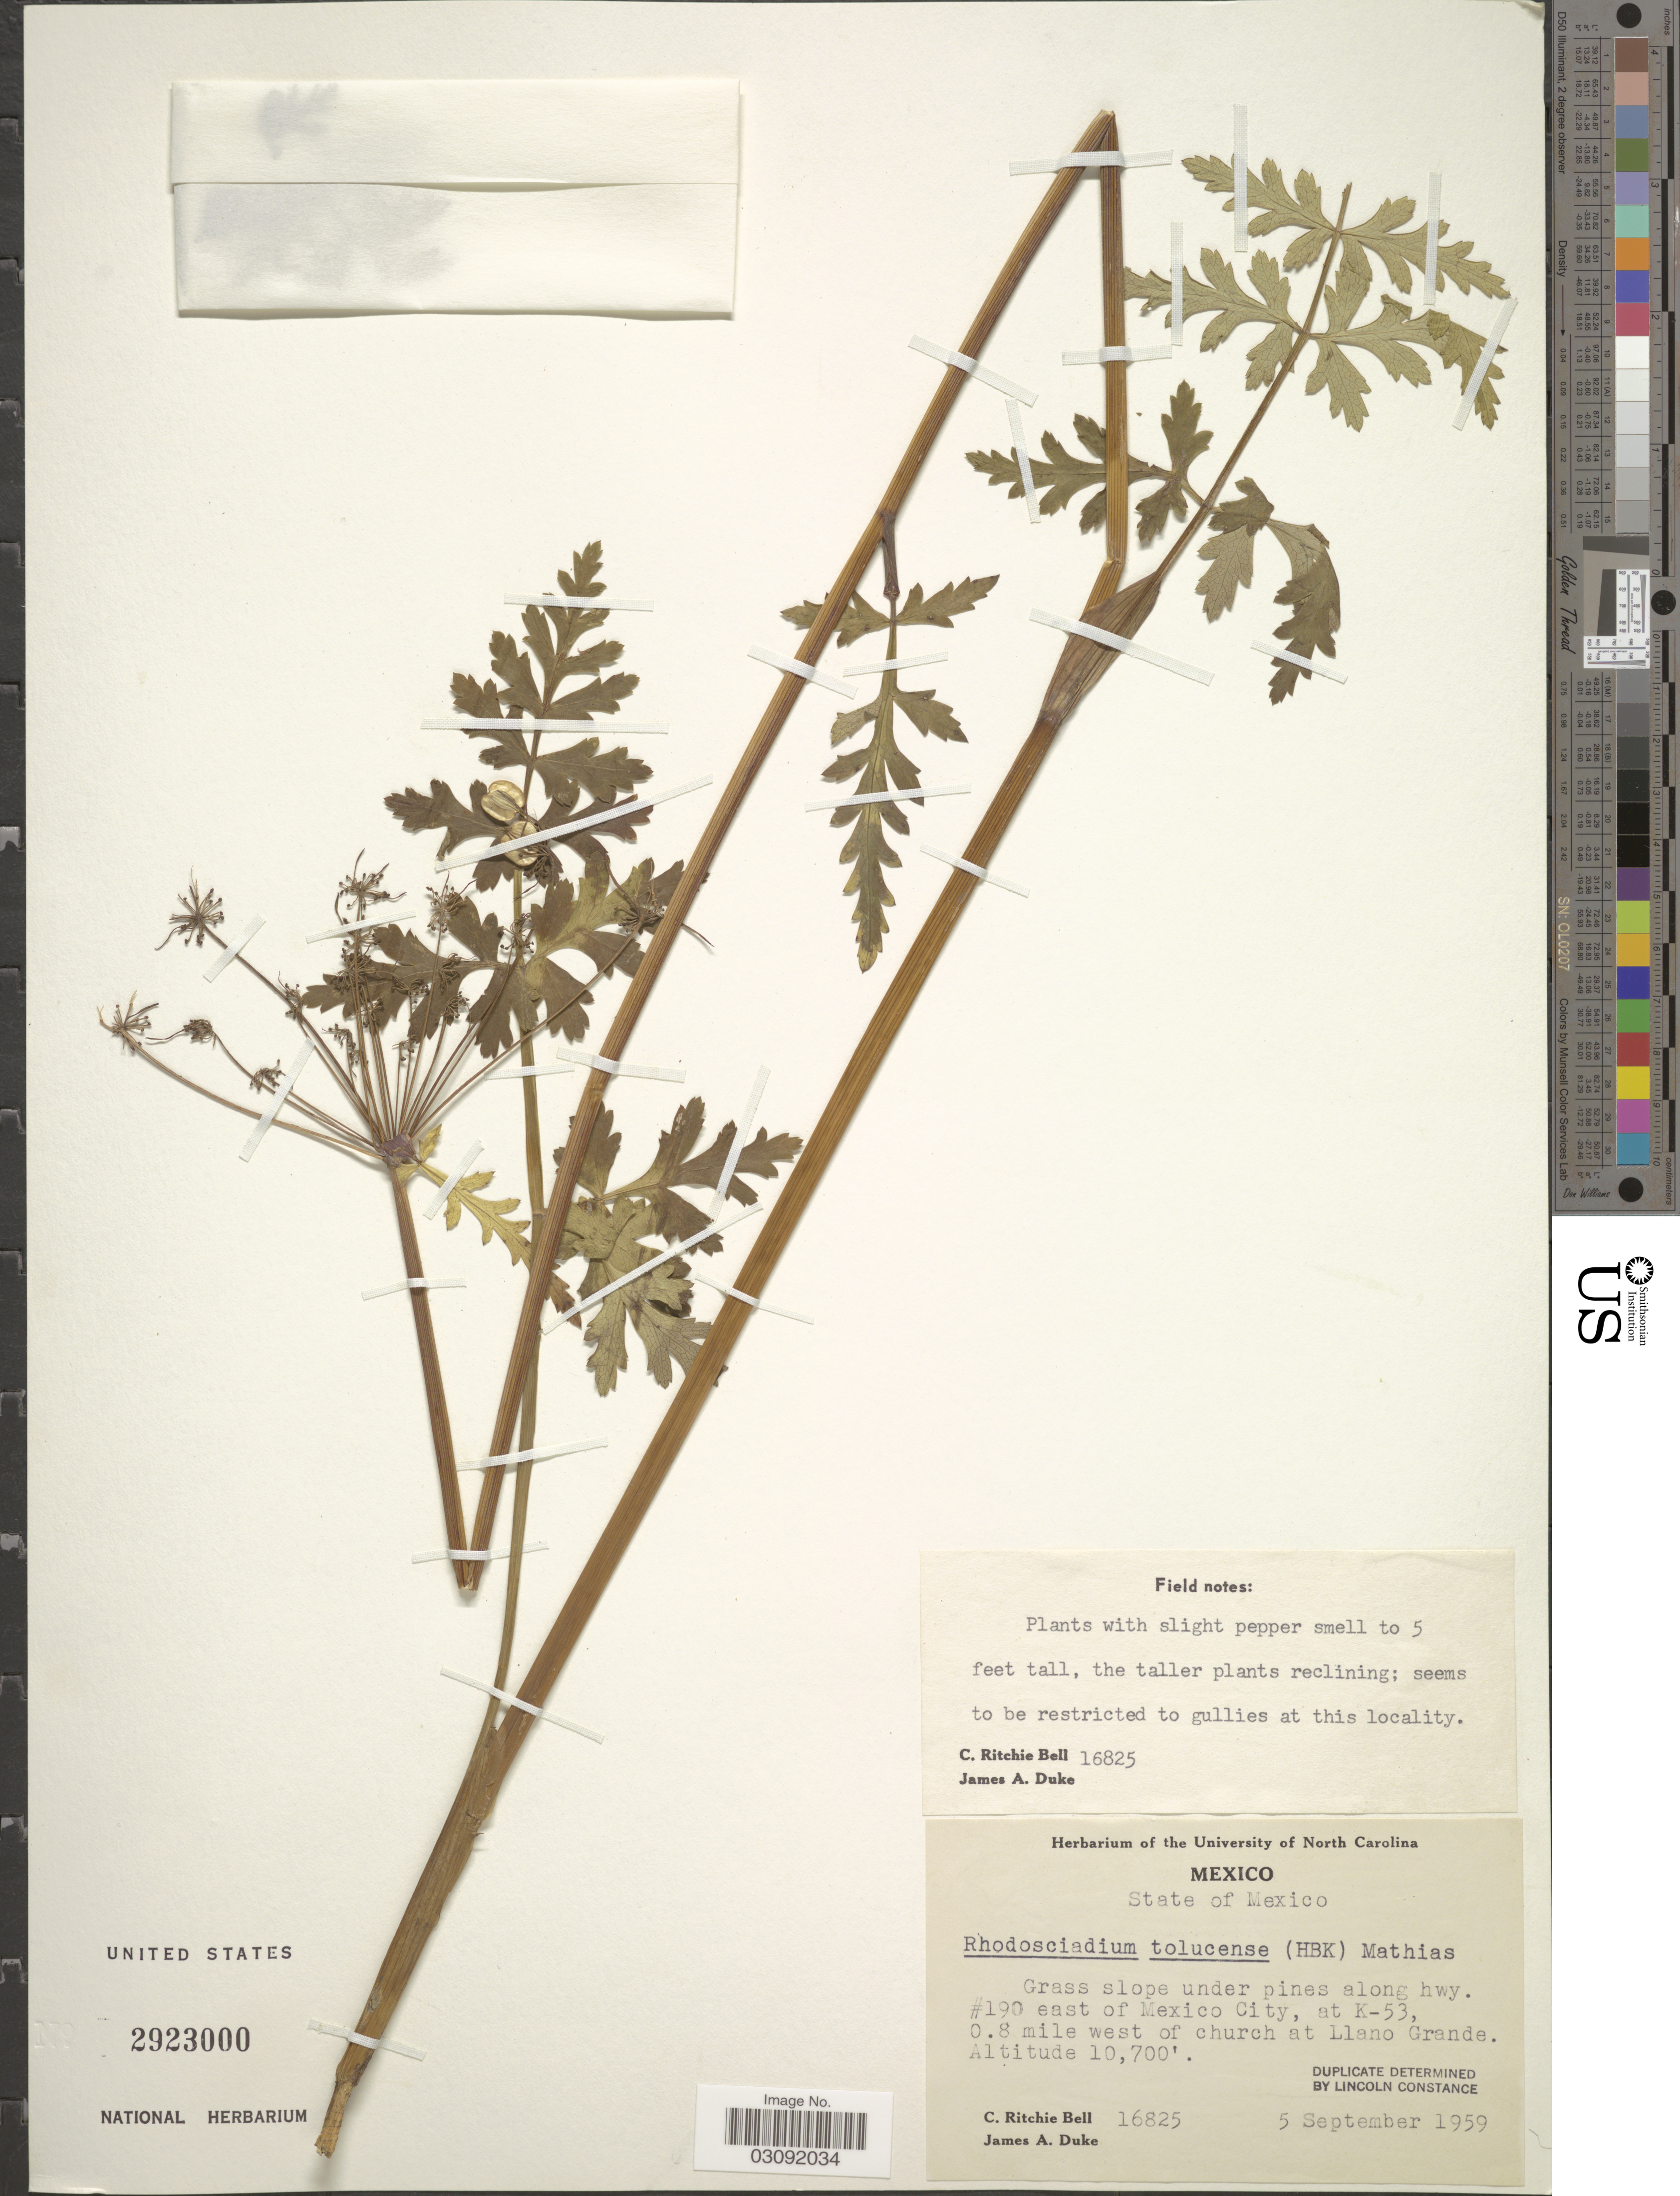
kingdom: Plantae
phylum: Tracheophyta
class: Magnoliopsida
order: Apiales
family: Apiaceae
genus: Rhodosciadium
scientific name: Rhodosciadium tolucense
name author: (Kunth) Mathias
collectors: C. R. Bell & J. A. Duke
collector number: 16825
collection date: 1959-09-05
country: Mexico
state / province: México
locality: Grass slope under pines along hwy. #190 east of Mexico City, at K-53, 0.8 mile west of church at Llano Grande.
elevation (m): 3261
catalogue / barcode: US 2923000